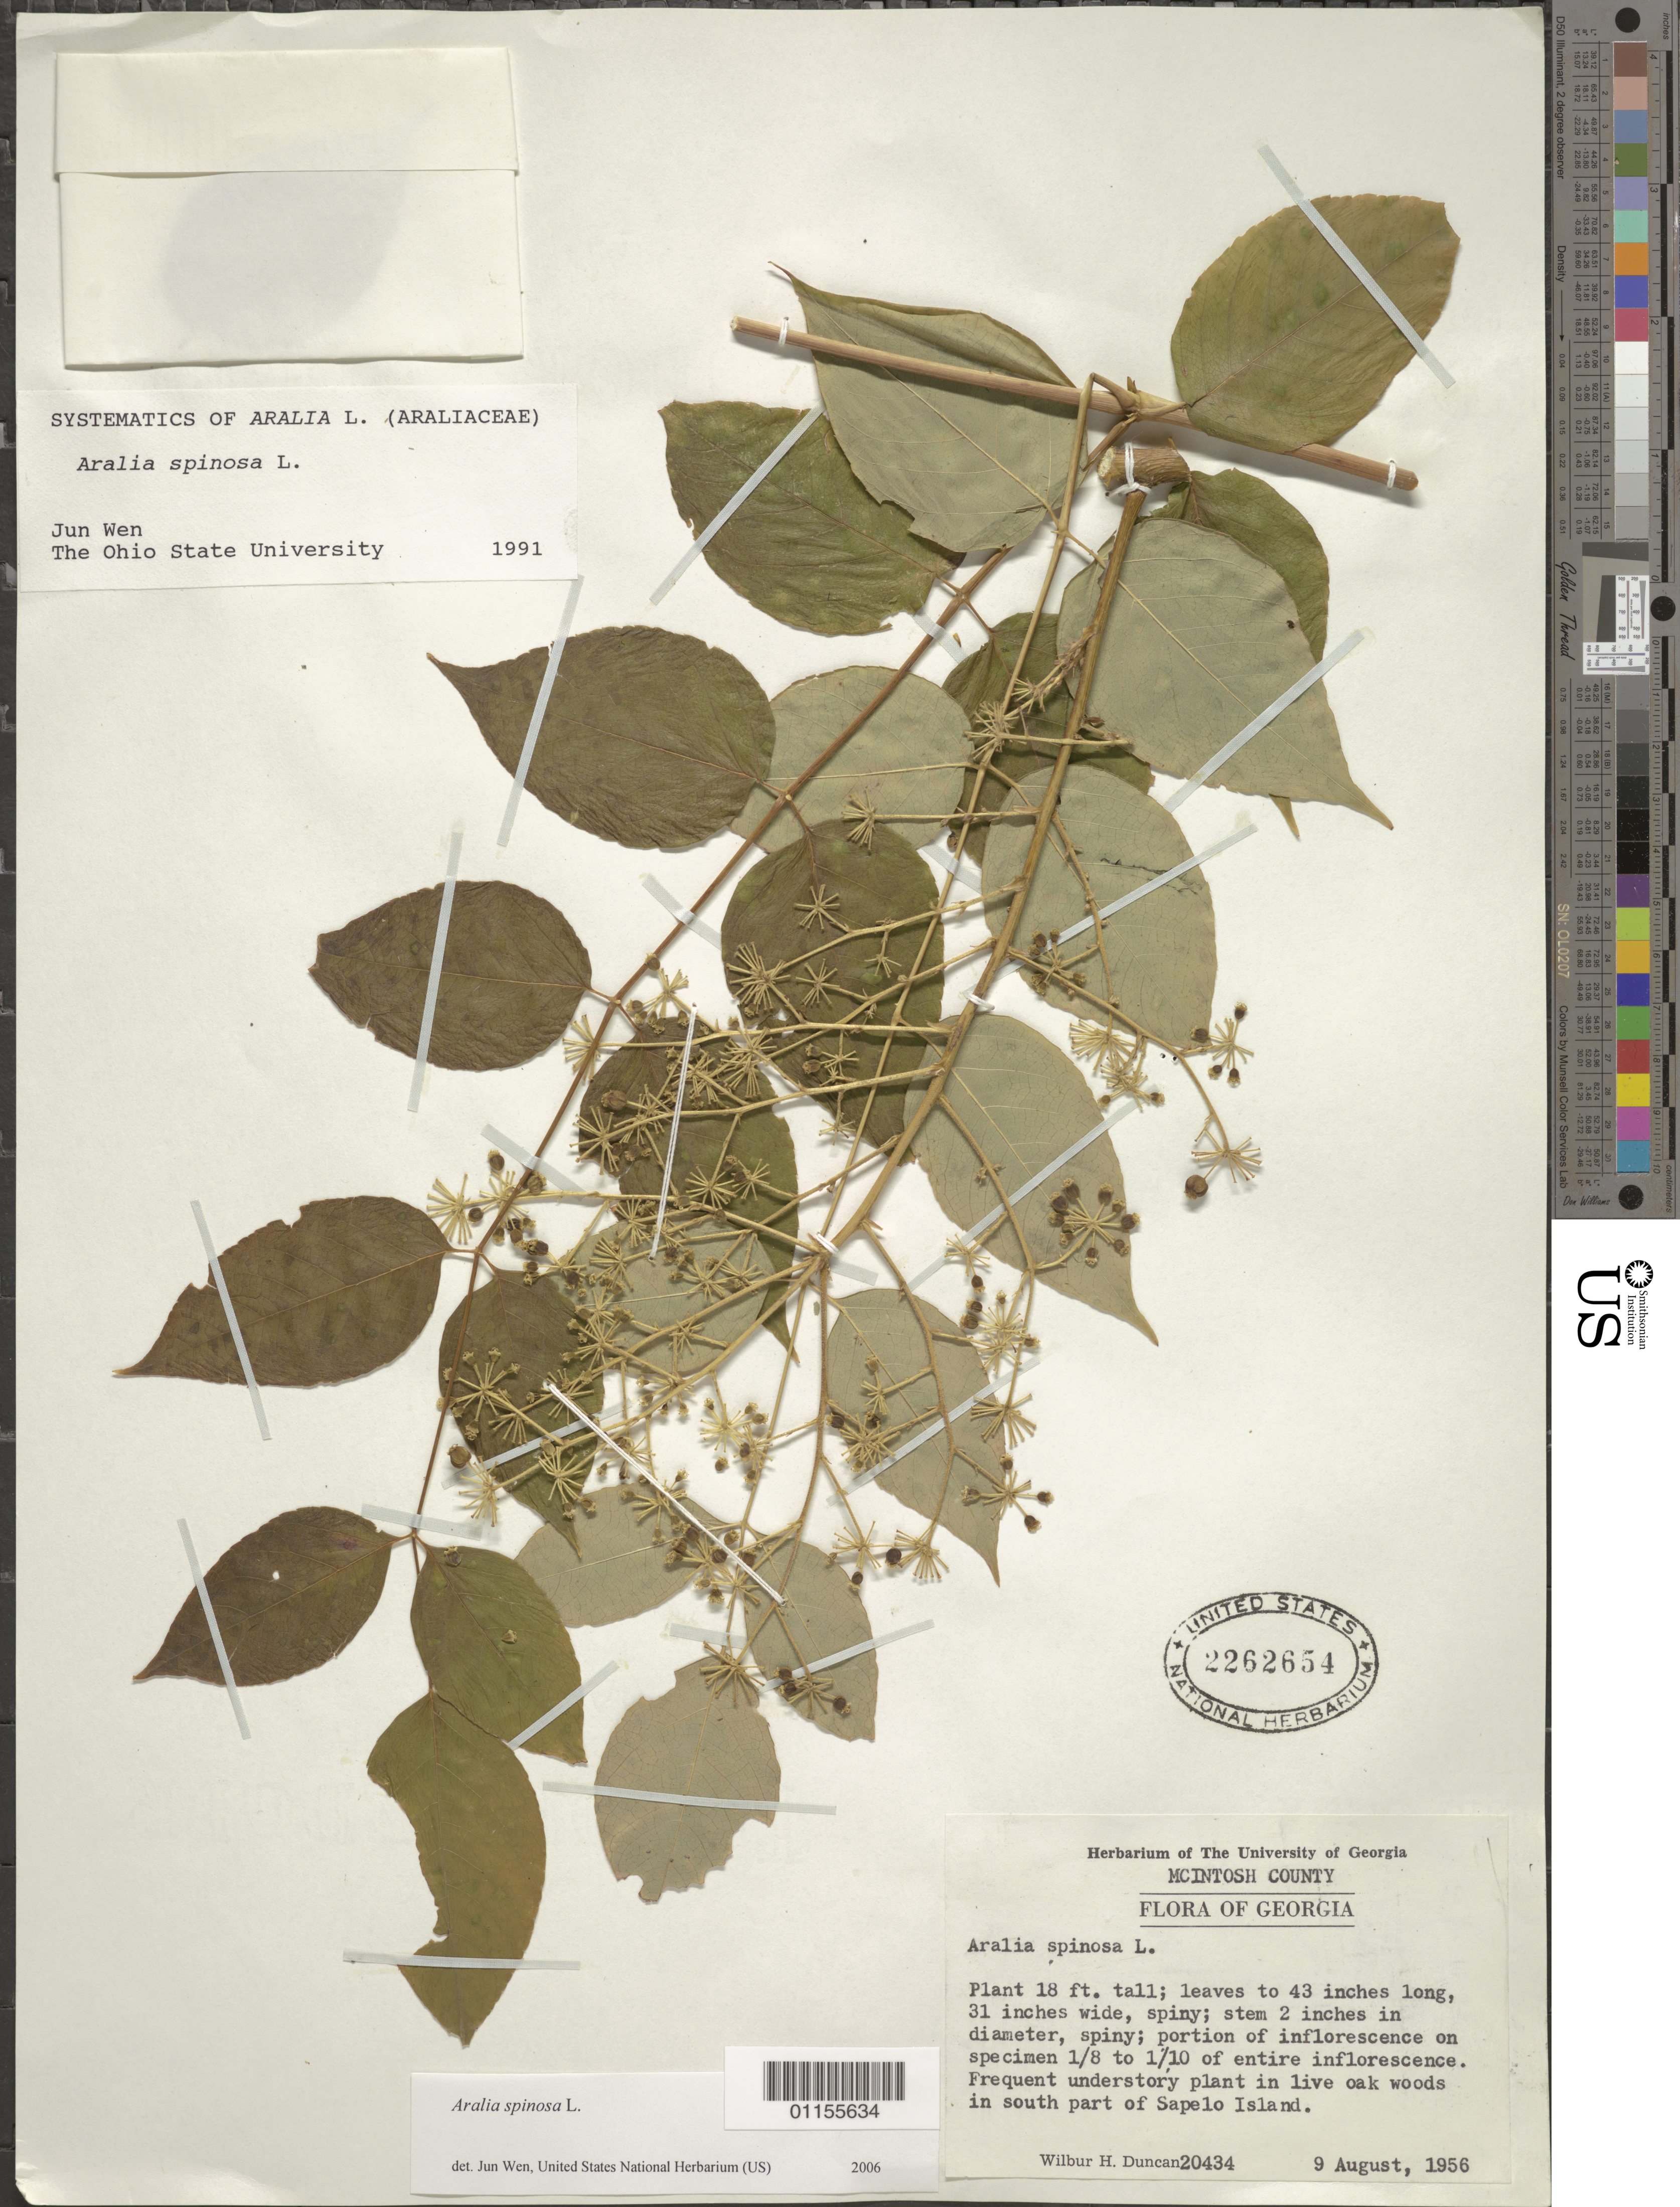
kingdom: Plantae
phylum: Tracheophyta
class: Magnoliopsida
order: Apiales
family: Araliaceae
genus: Aralia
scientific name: Aralia spinosa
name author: L.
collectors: W. H. Duncan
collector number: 20434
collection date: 1956-08-09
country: United States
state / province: Georgia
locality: S part of Sapelo Island.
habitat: Frequent understory plant in live oak woods.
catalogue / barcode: US 2262654